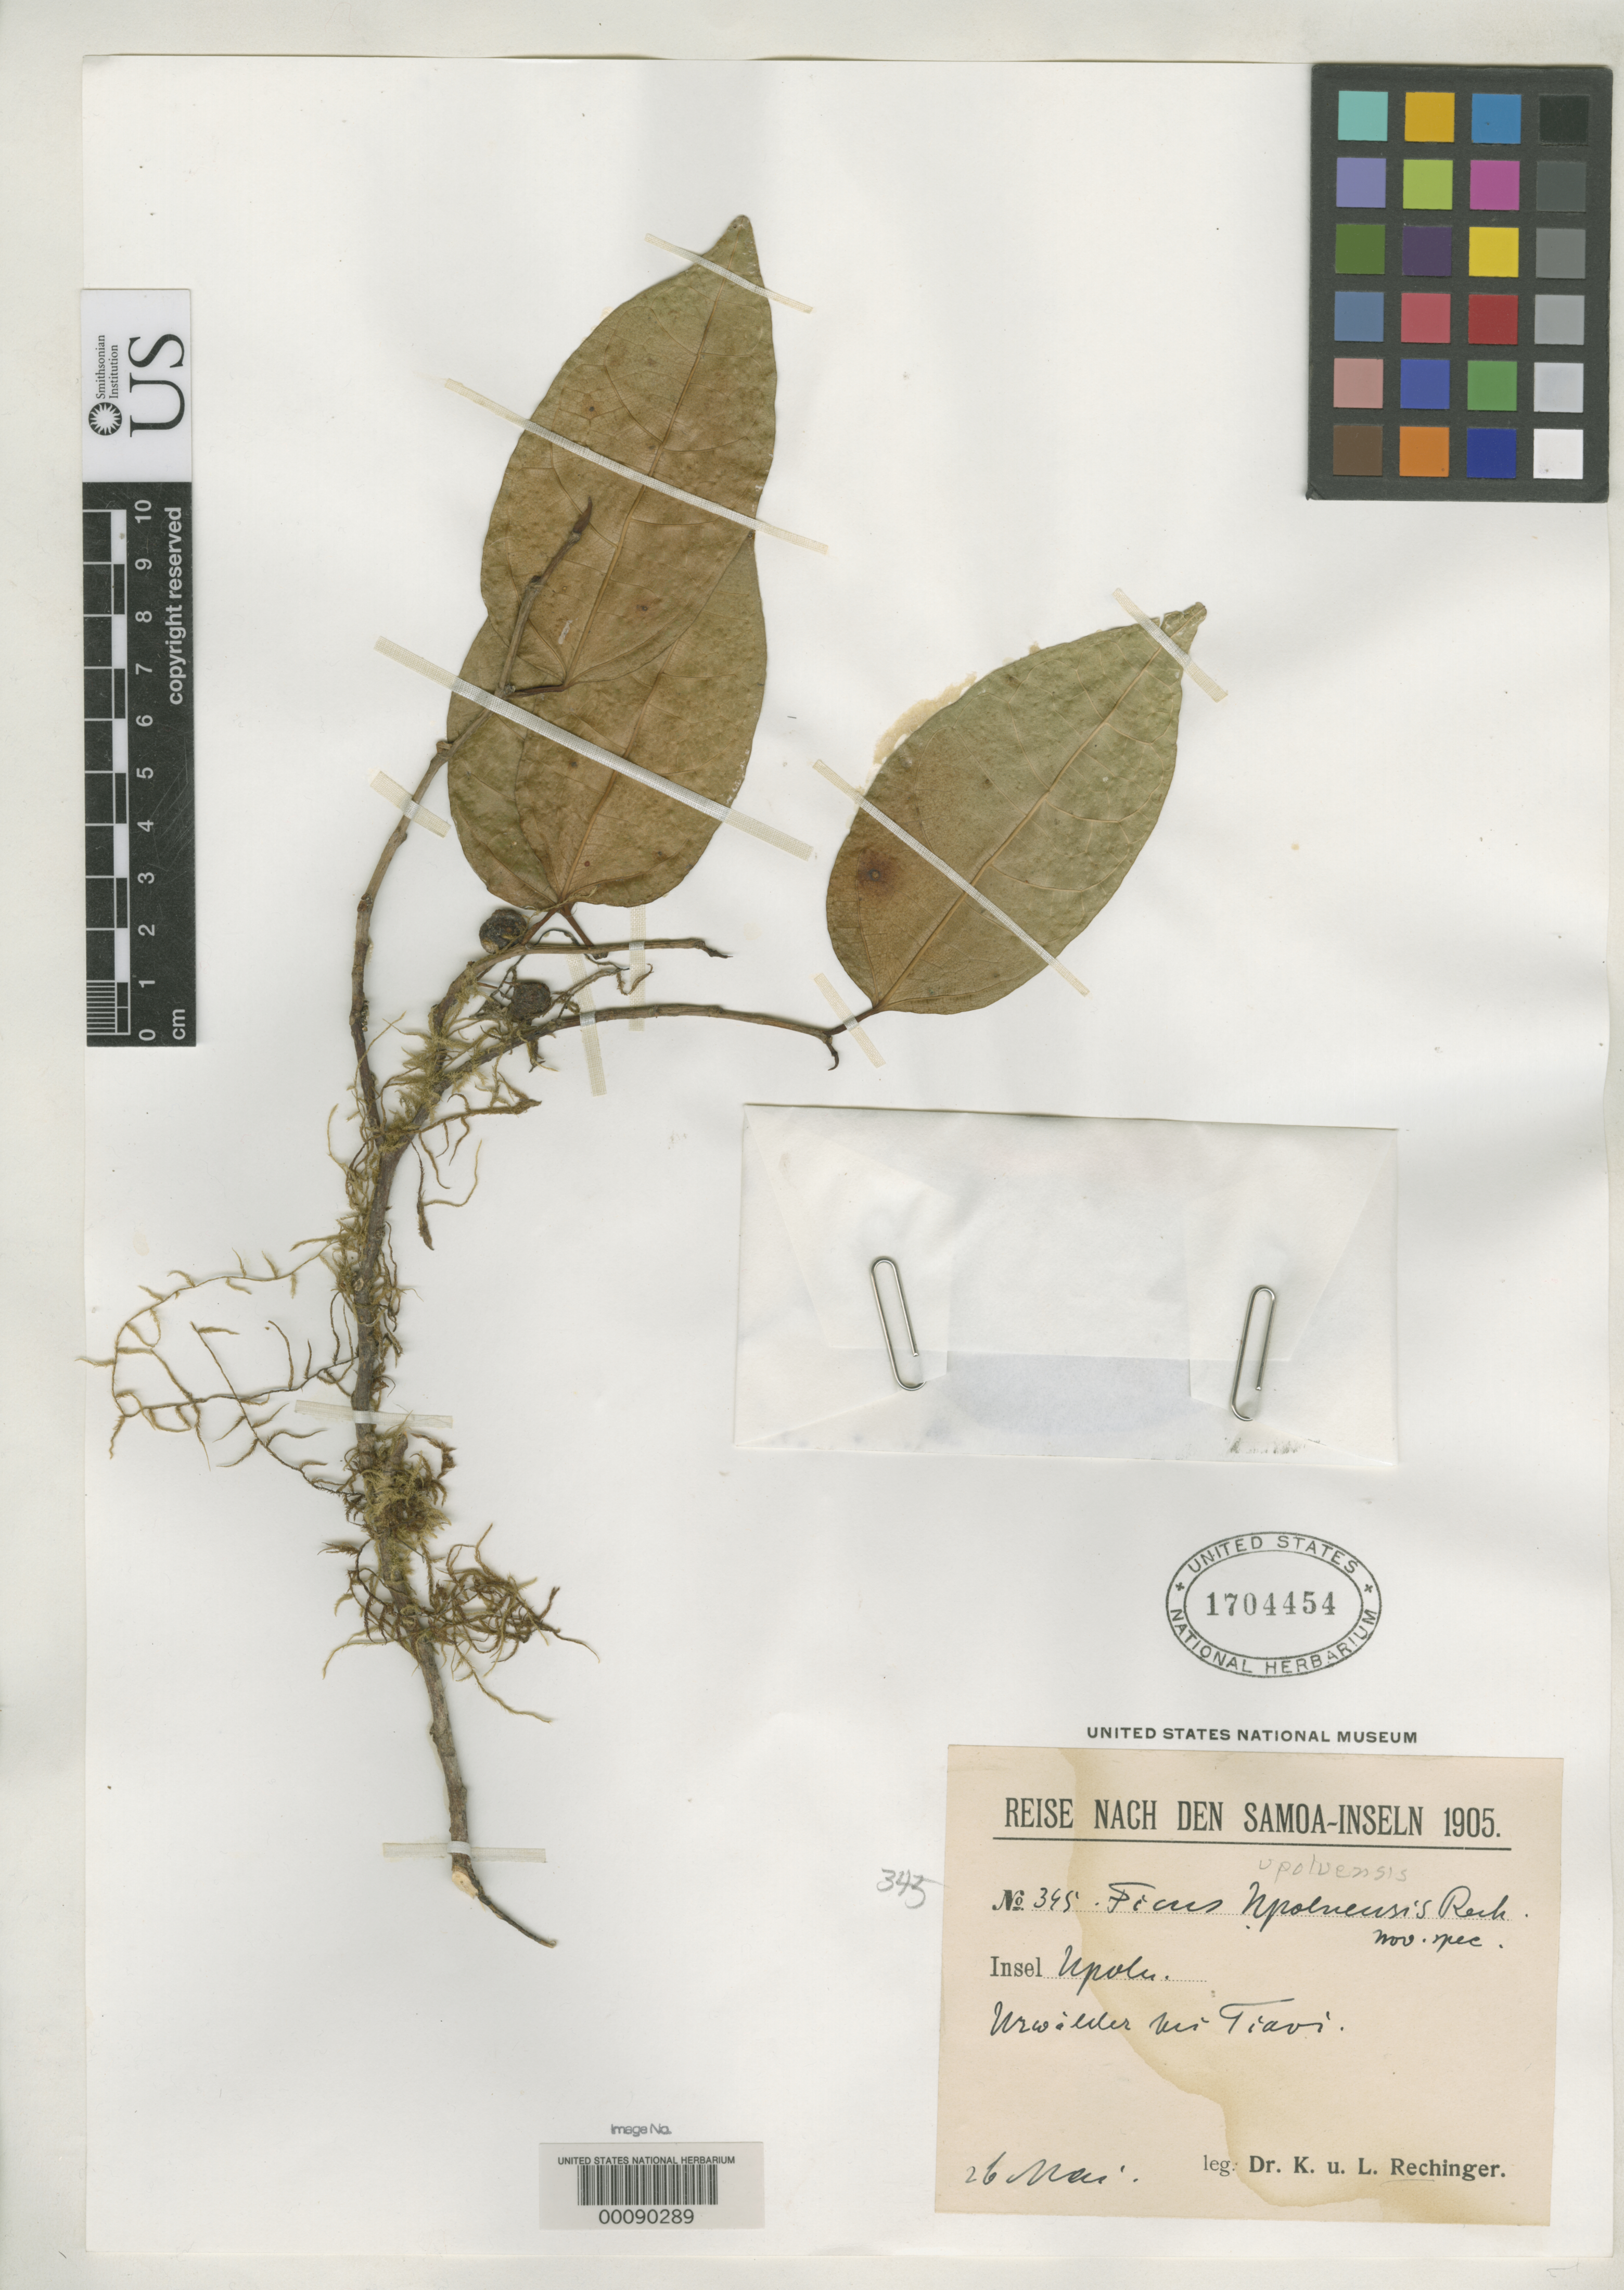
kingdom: Plantae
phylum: Tracheophyta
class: Magnoliopsida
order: Rosales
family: Moraceae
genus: Ficus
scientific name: Ficus upoluensis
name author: Rech.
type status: Isotype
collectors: K. H. Rechinger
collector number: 345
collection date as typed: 26 May 1905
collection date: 1905-05-26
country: Samoa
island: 'Upolu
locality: Upolu.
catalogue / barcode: US 1704454